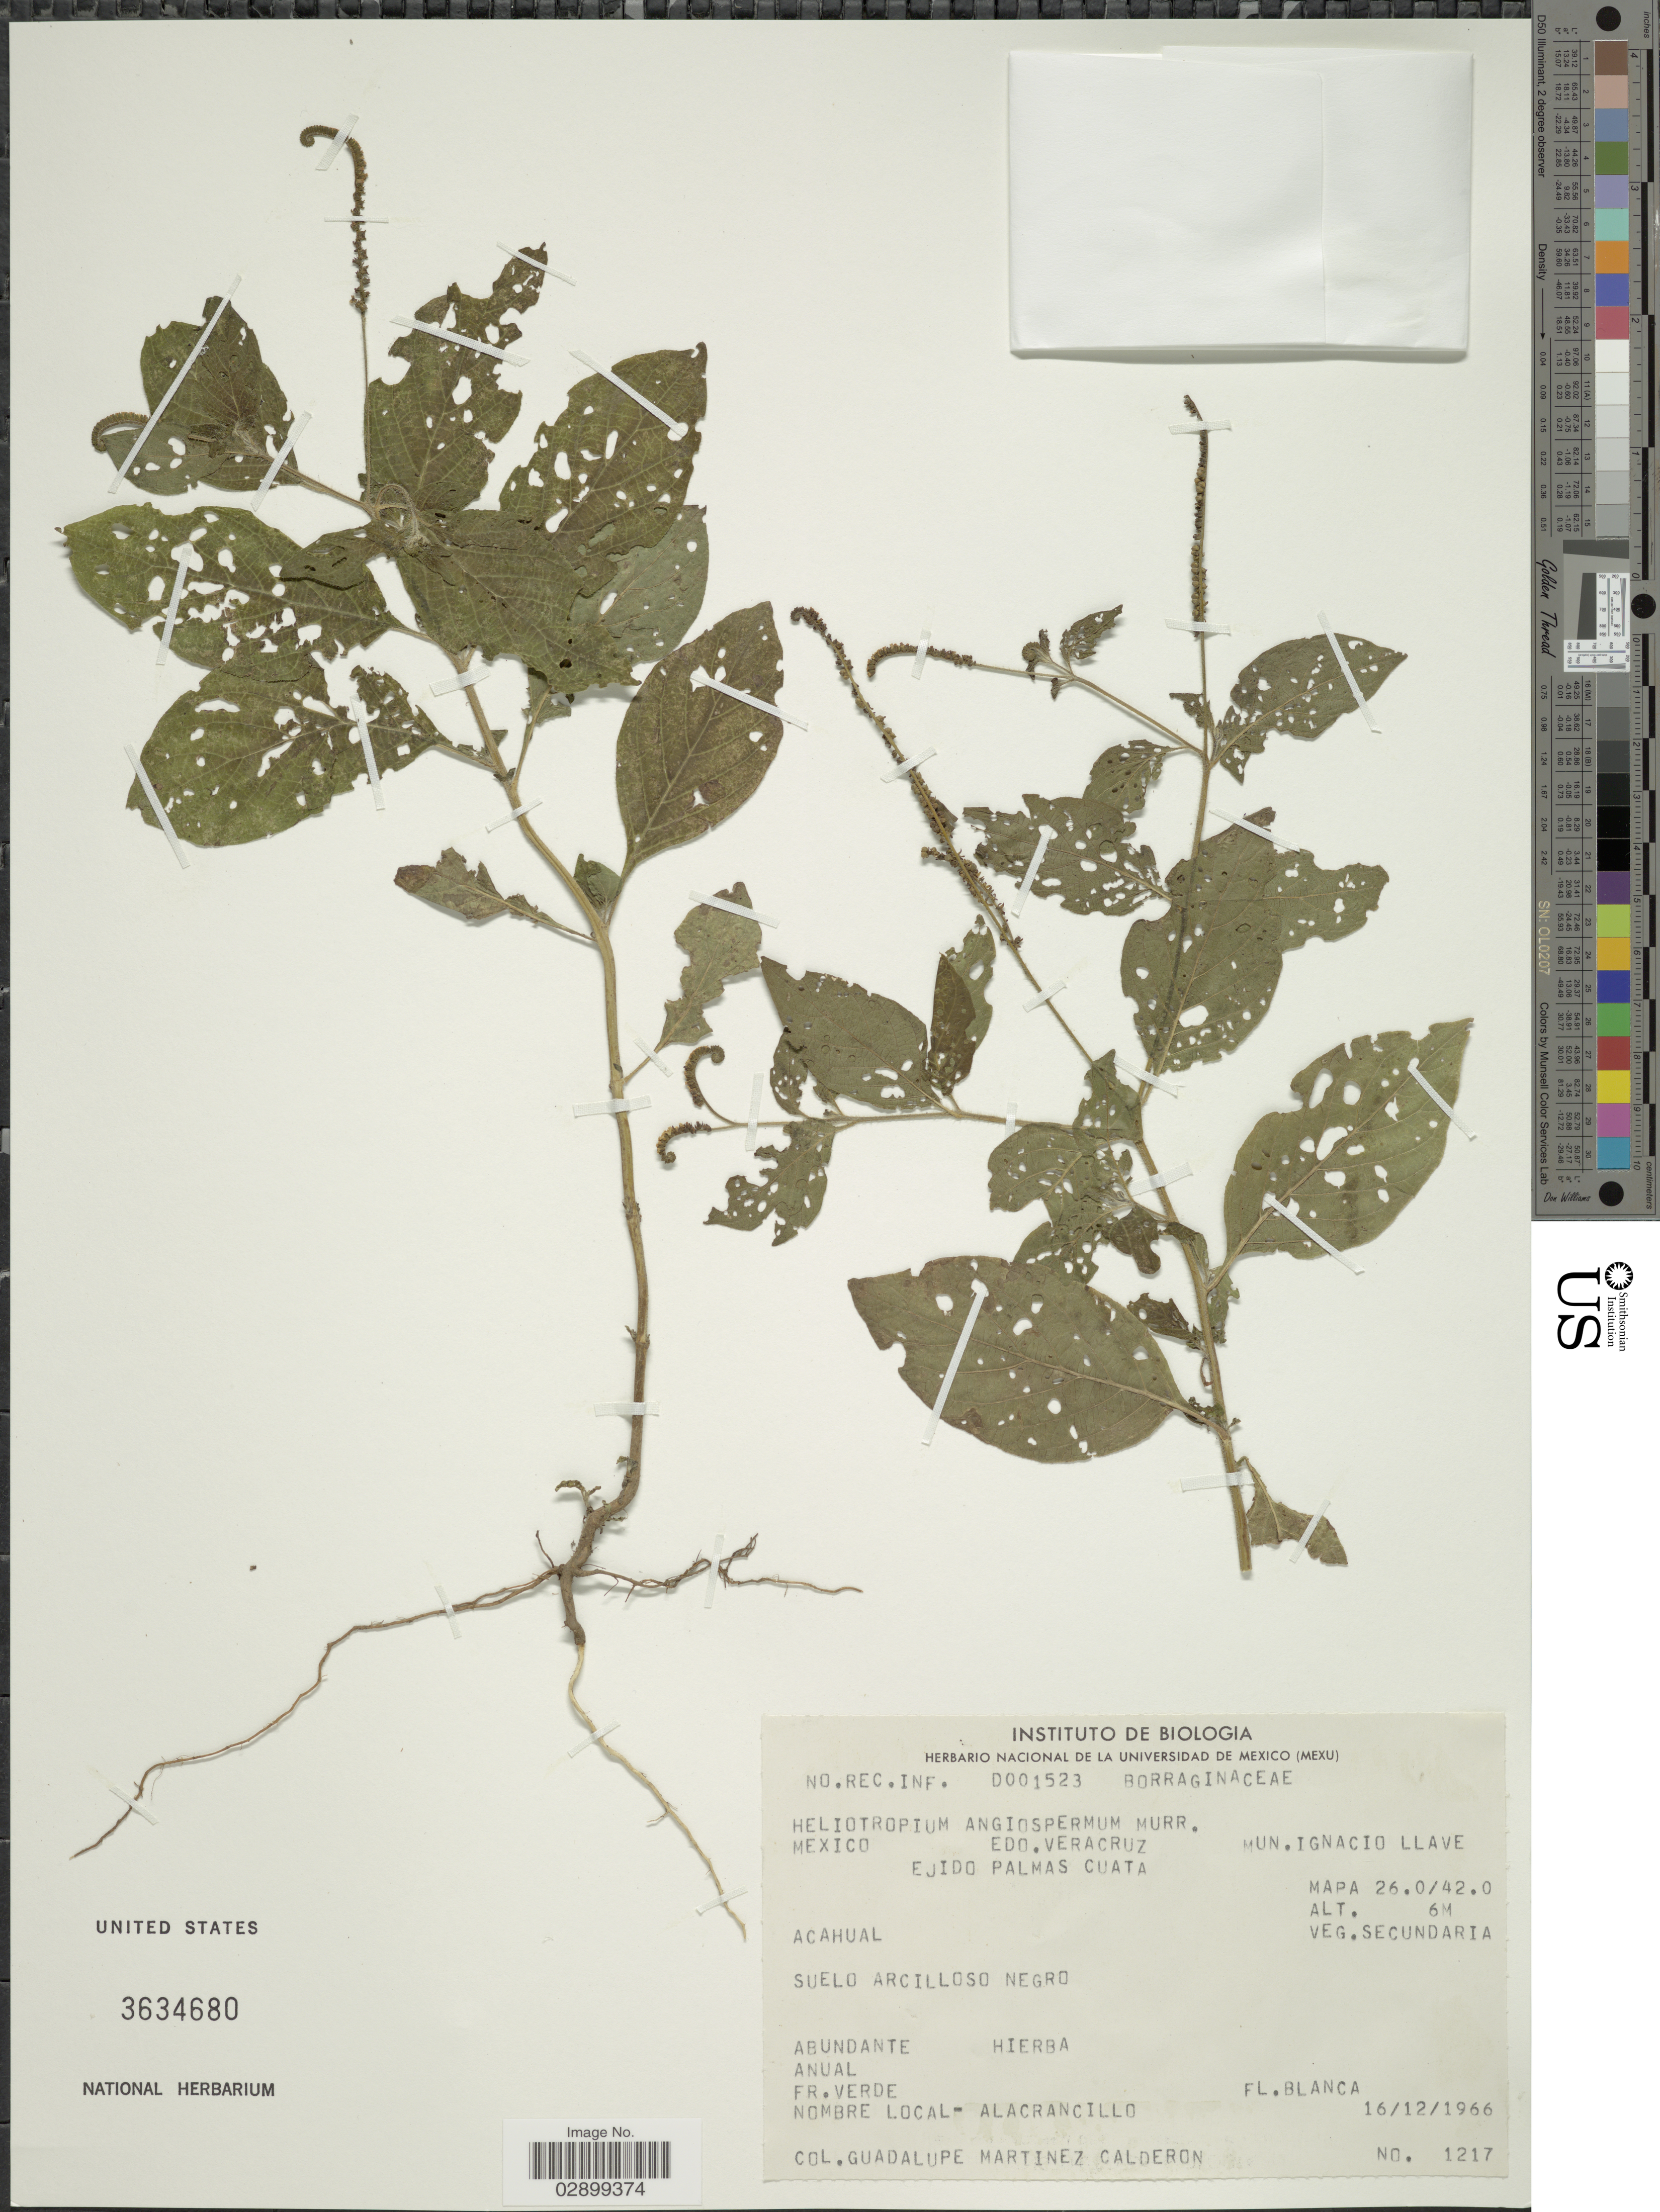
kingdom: Plantae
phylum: Tracheophyta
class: Magnoliopsida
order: Boraginales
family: Heliotropiaceae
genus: Heliotropium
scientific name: Heliotropium angiospermum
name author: Murray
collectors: G. Martinez-C.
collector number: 1217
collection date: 1966-12-16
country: Mexico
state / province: Veracruz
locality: Edo. Veracruz. Mun. Ignacio Llave. Ejido Palmas Cuata.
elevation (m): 6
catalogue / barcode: US 3634680